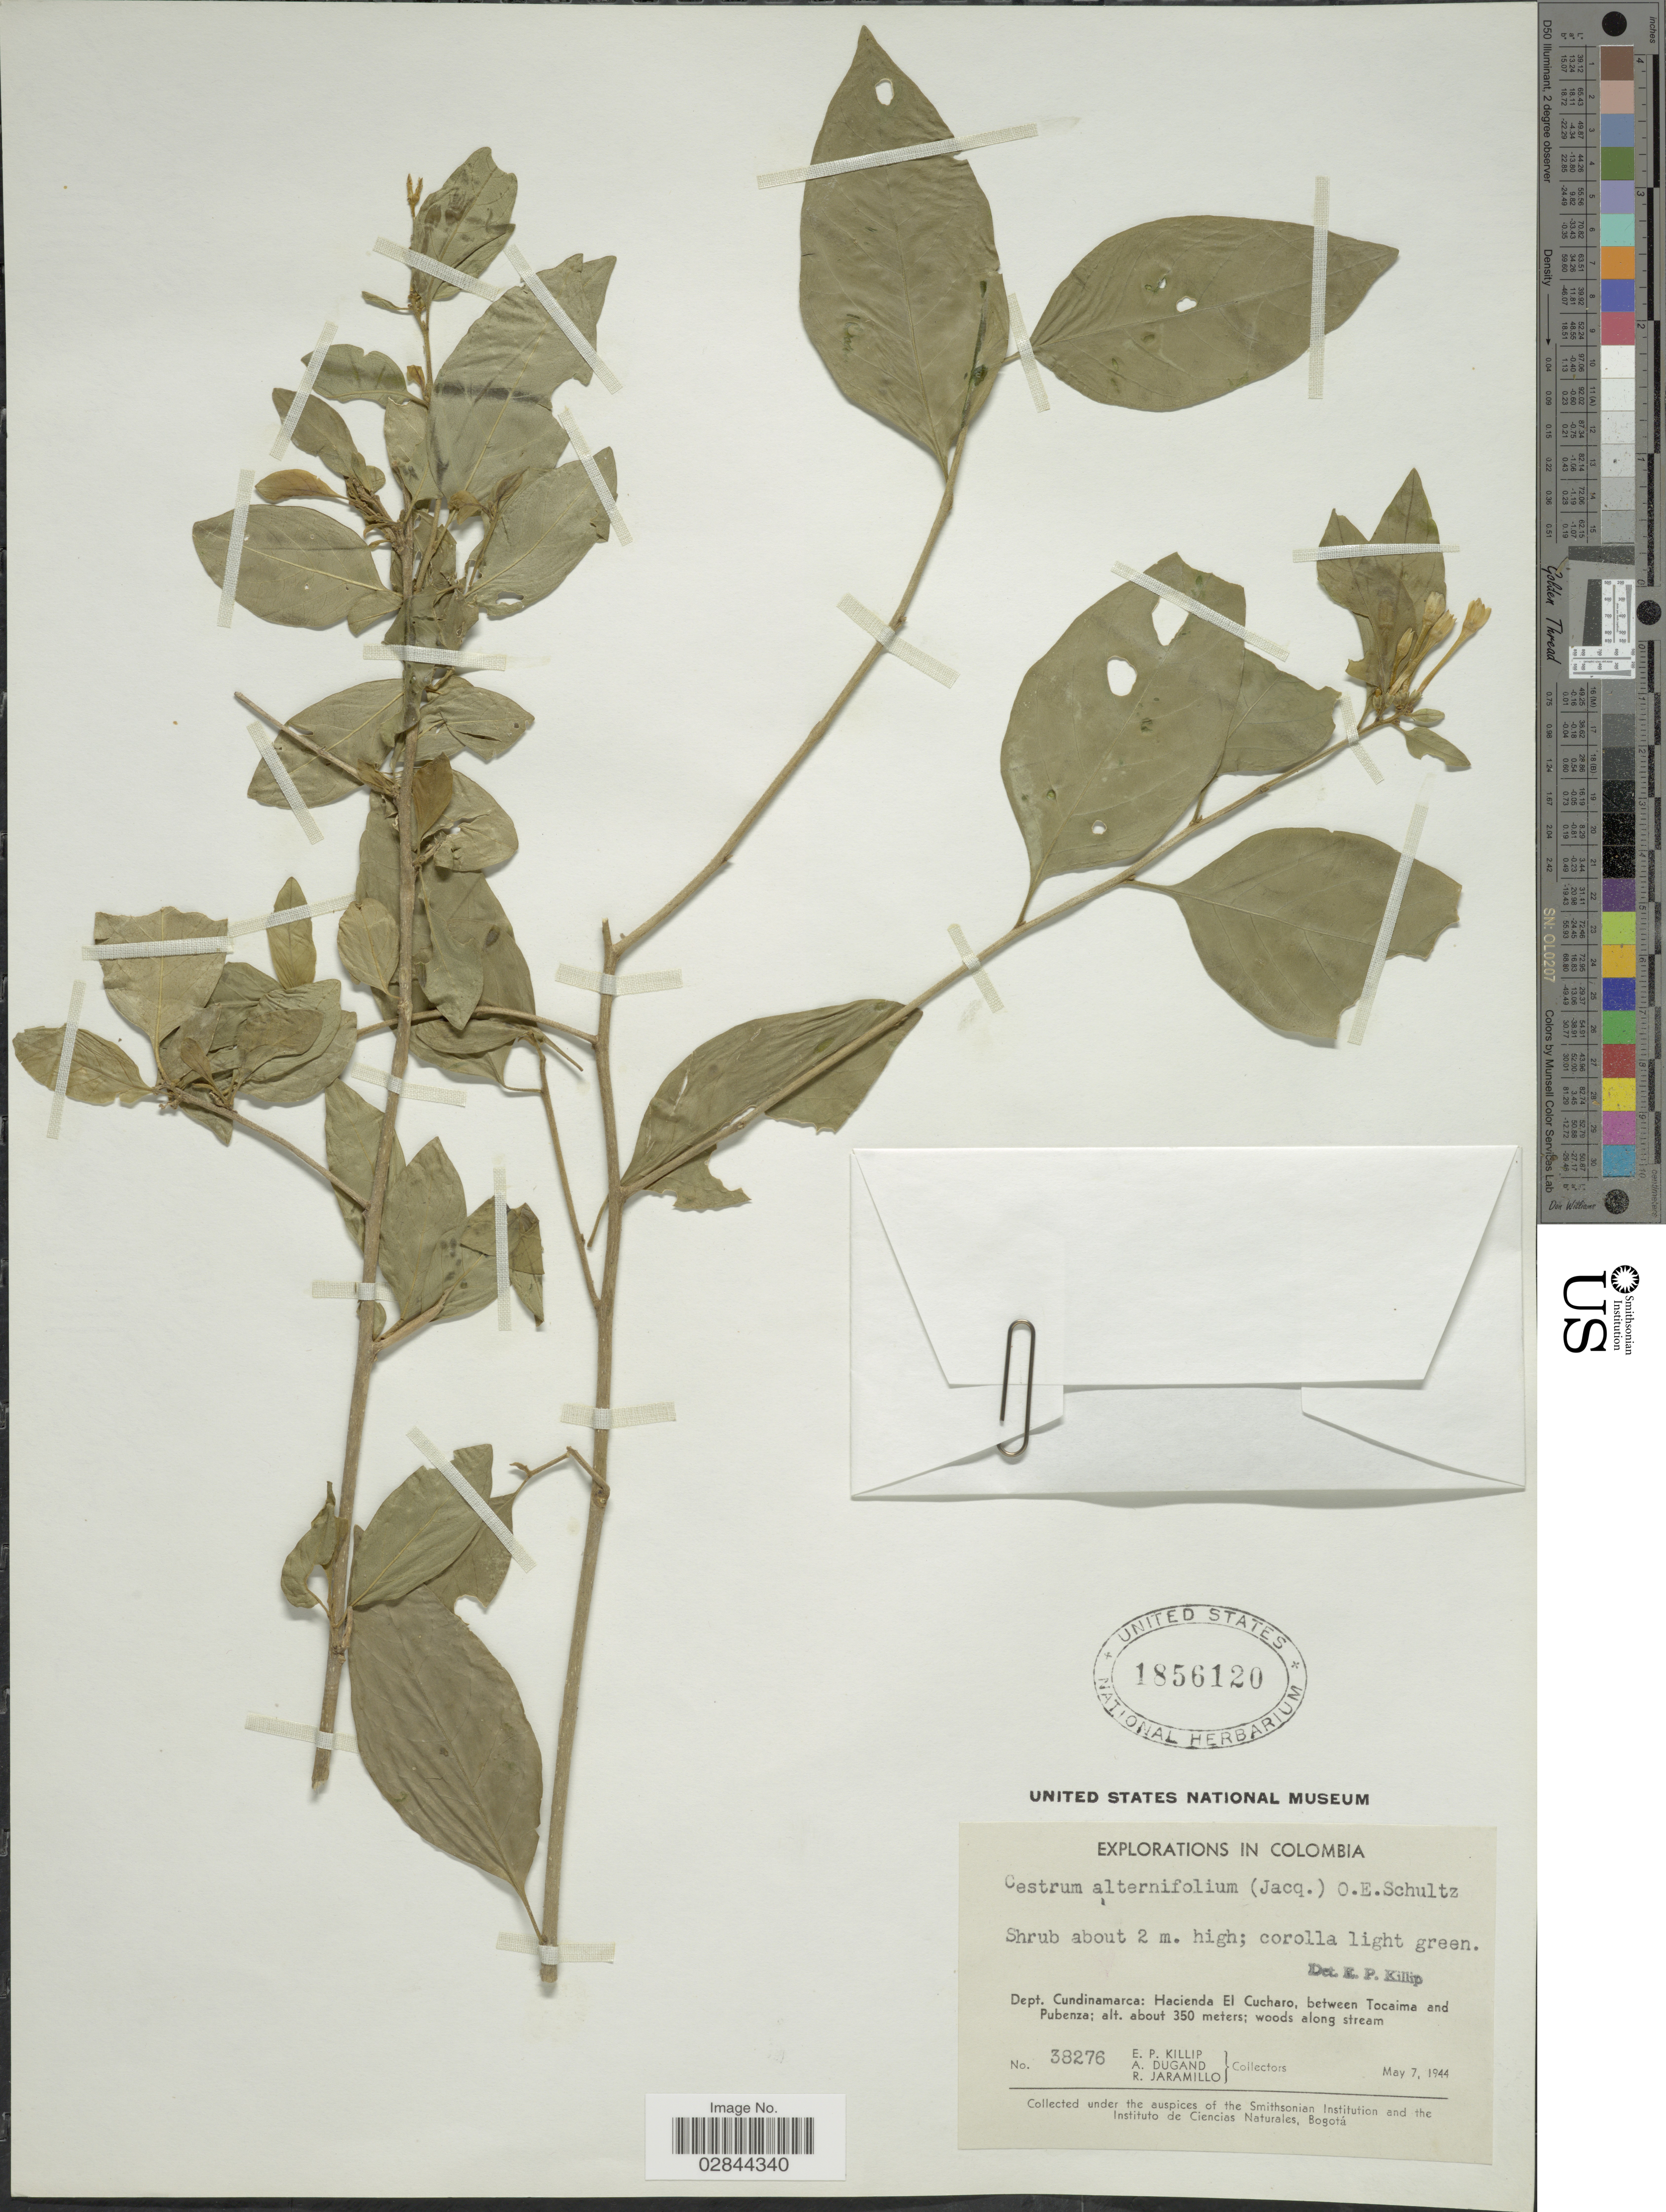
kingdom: Plantae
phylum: Tracheophyta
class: Magnoliopsida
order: Solanales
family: Solanaceae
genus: Cestrum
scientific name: Cestrum alternifolium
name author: (Jacq.) O.E. Schulz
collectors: E. P. Killip, A. Dugand & R. Jaramillo M.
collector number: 38276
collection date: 1944-05-07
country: Colombia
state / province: Cundinamarca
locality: Dept.Cundinamarca, Hacienda El Cucharo, between Tocaima and Pubenza.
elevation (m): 350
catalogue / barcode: US 1856120